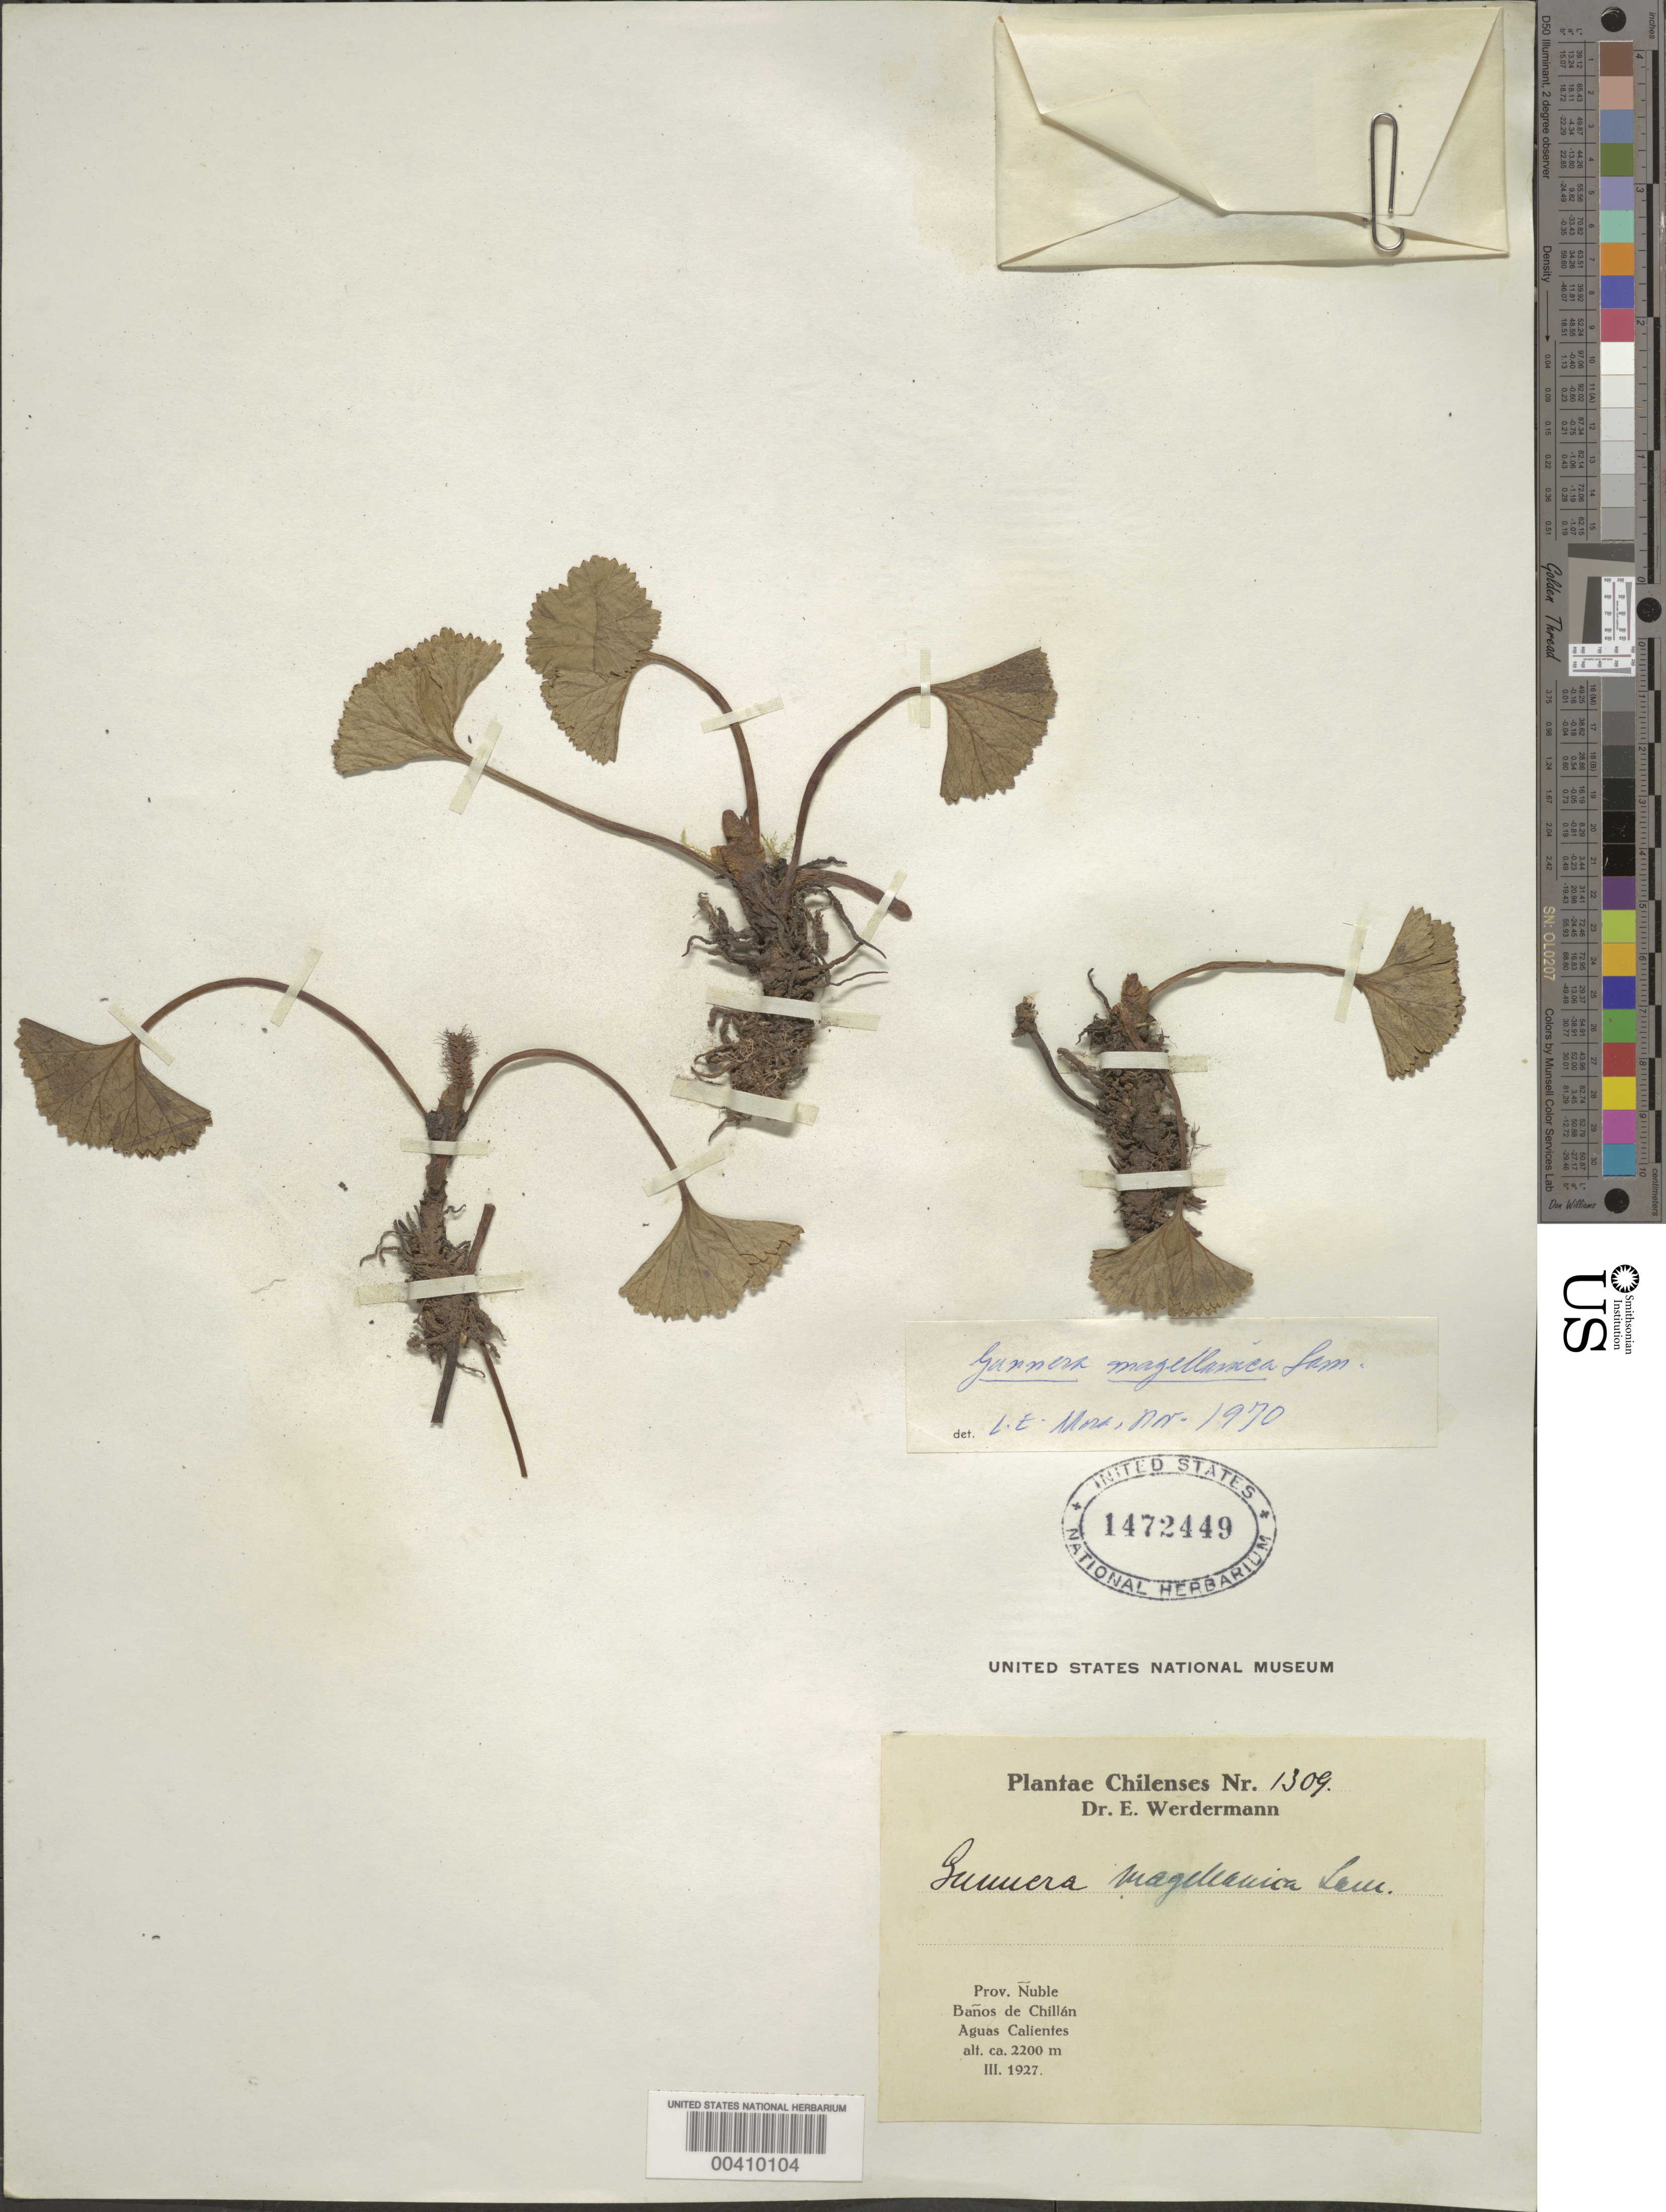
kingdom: Plantae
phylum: Tracheophyta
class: Magnoliopsida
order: Gunnerales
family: Gunneraceae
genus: Gunnera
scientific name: Gunnera magellanica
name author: Lam.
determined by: Mora-Osejo, L. E.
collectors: E. Werdermann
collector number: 1309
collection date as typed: Mar 1927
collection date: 1927-03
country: Chile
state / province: Bio-Bío (VIII)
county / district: Ñuble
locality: Baños de Chillán, Aguas Calientes [In former Ñuble Province]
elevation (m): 2200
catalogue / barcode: US 1472449